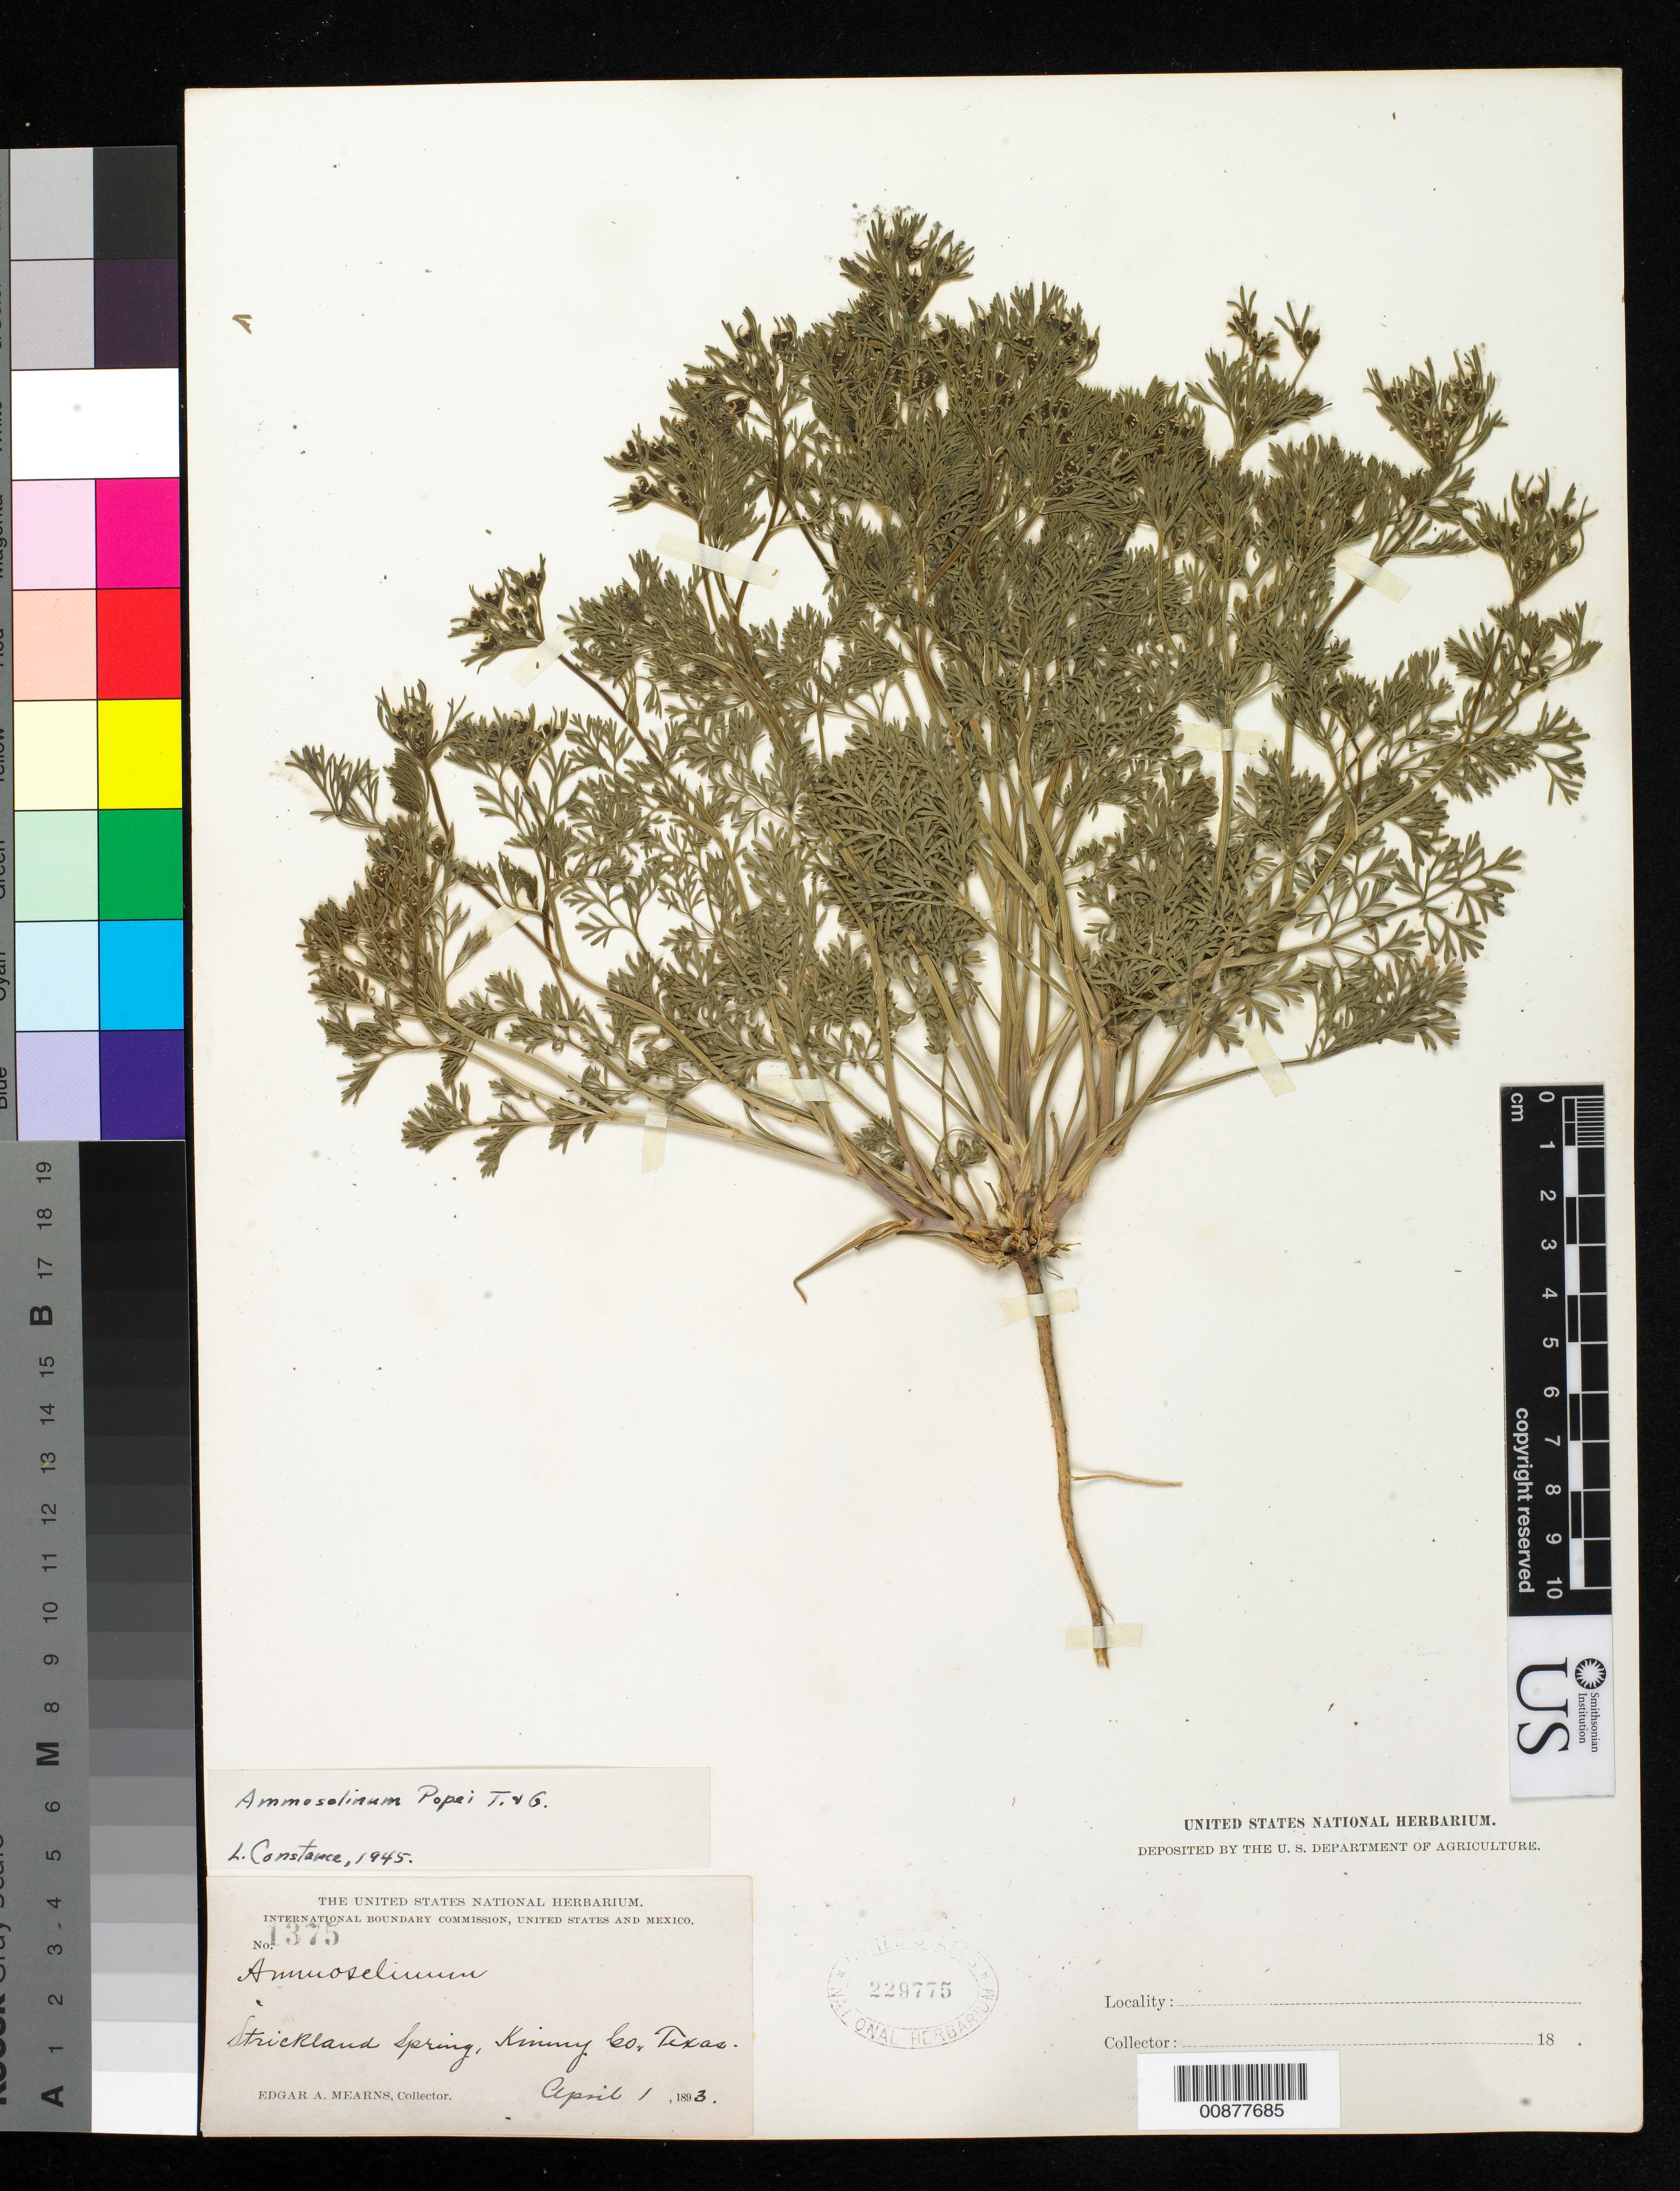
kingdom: Plantae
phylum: Tracheophyta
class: Magnoliopsida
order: Apiales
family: Apiaceae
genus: Ammoselinum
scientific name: Ammoselinum popei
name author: Torr. & A. Gray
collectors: E. A. Mearns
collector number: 1375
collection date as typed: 01 Apr 1893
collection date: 1893-04-01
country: United States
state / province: Texas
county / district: Kinney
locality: Strickland Spring, Kinney County, Texas.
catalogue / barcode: US 229775